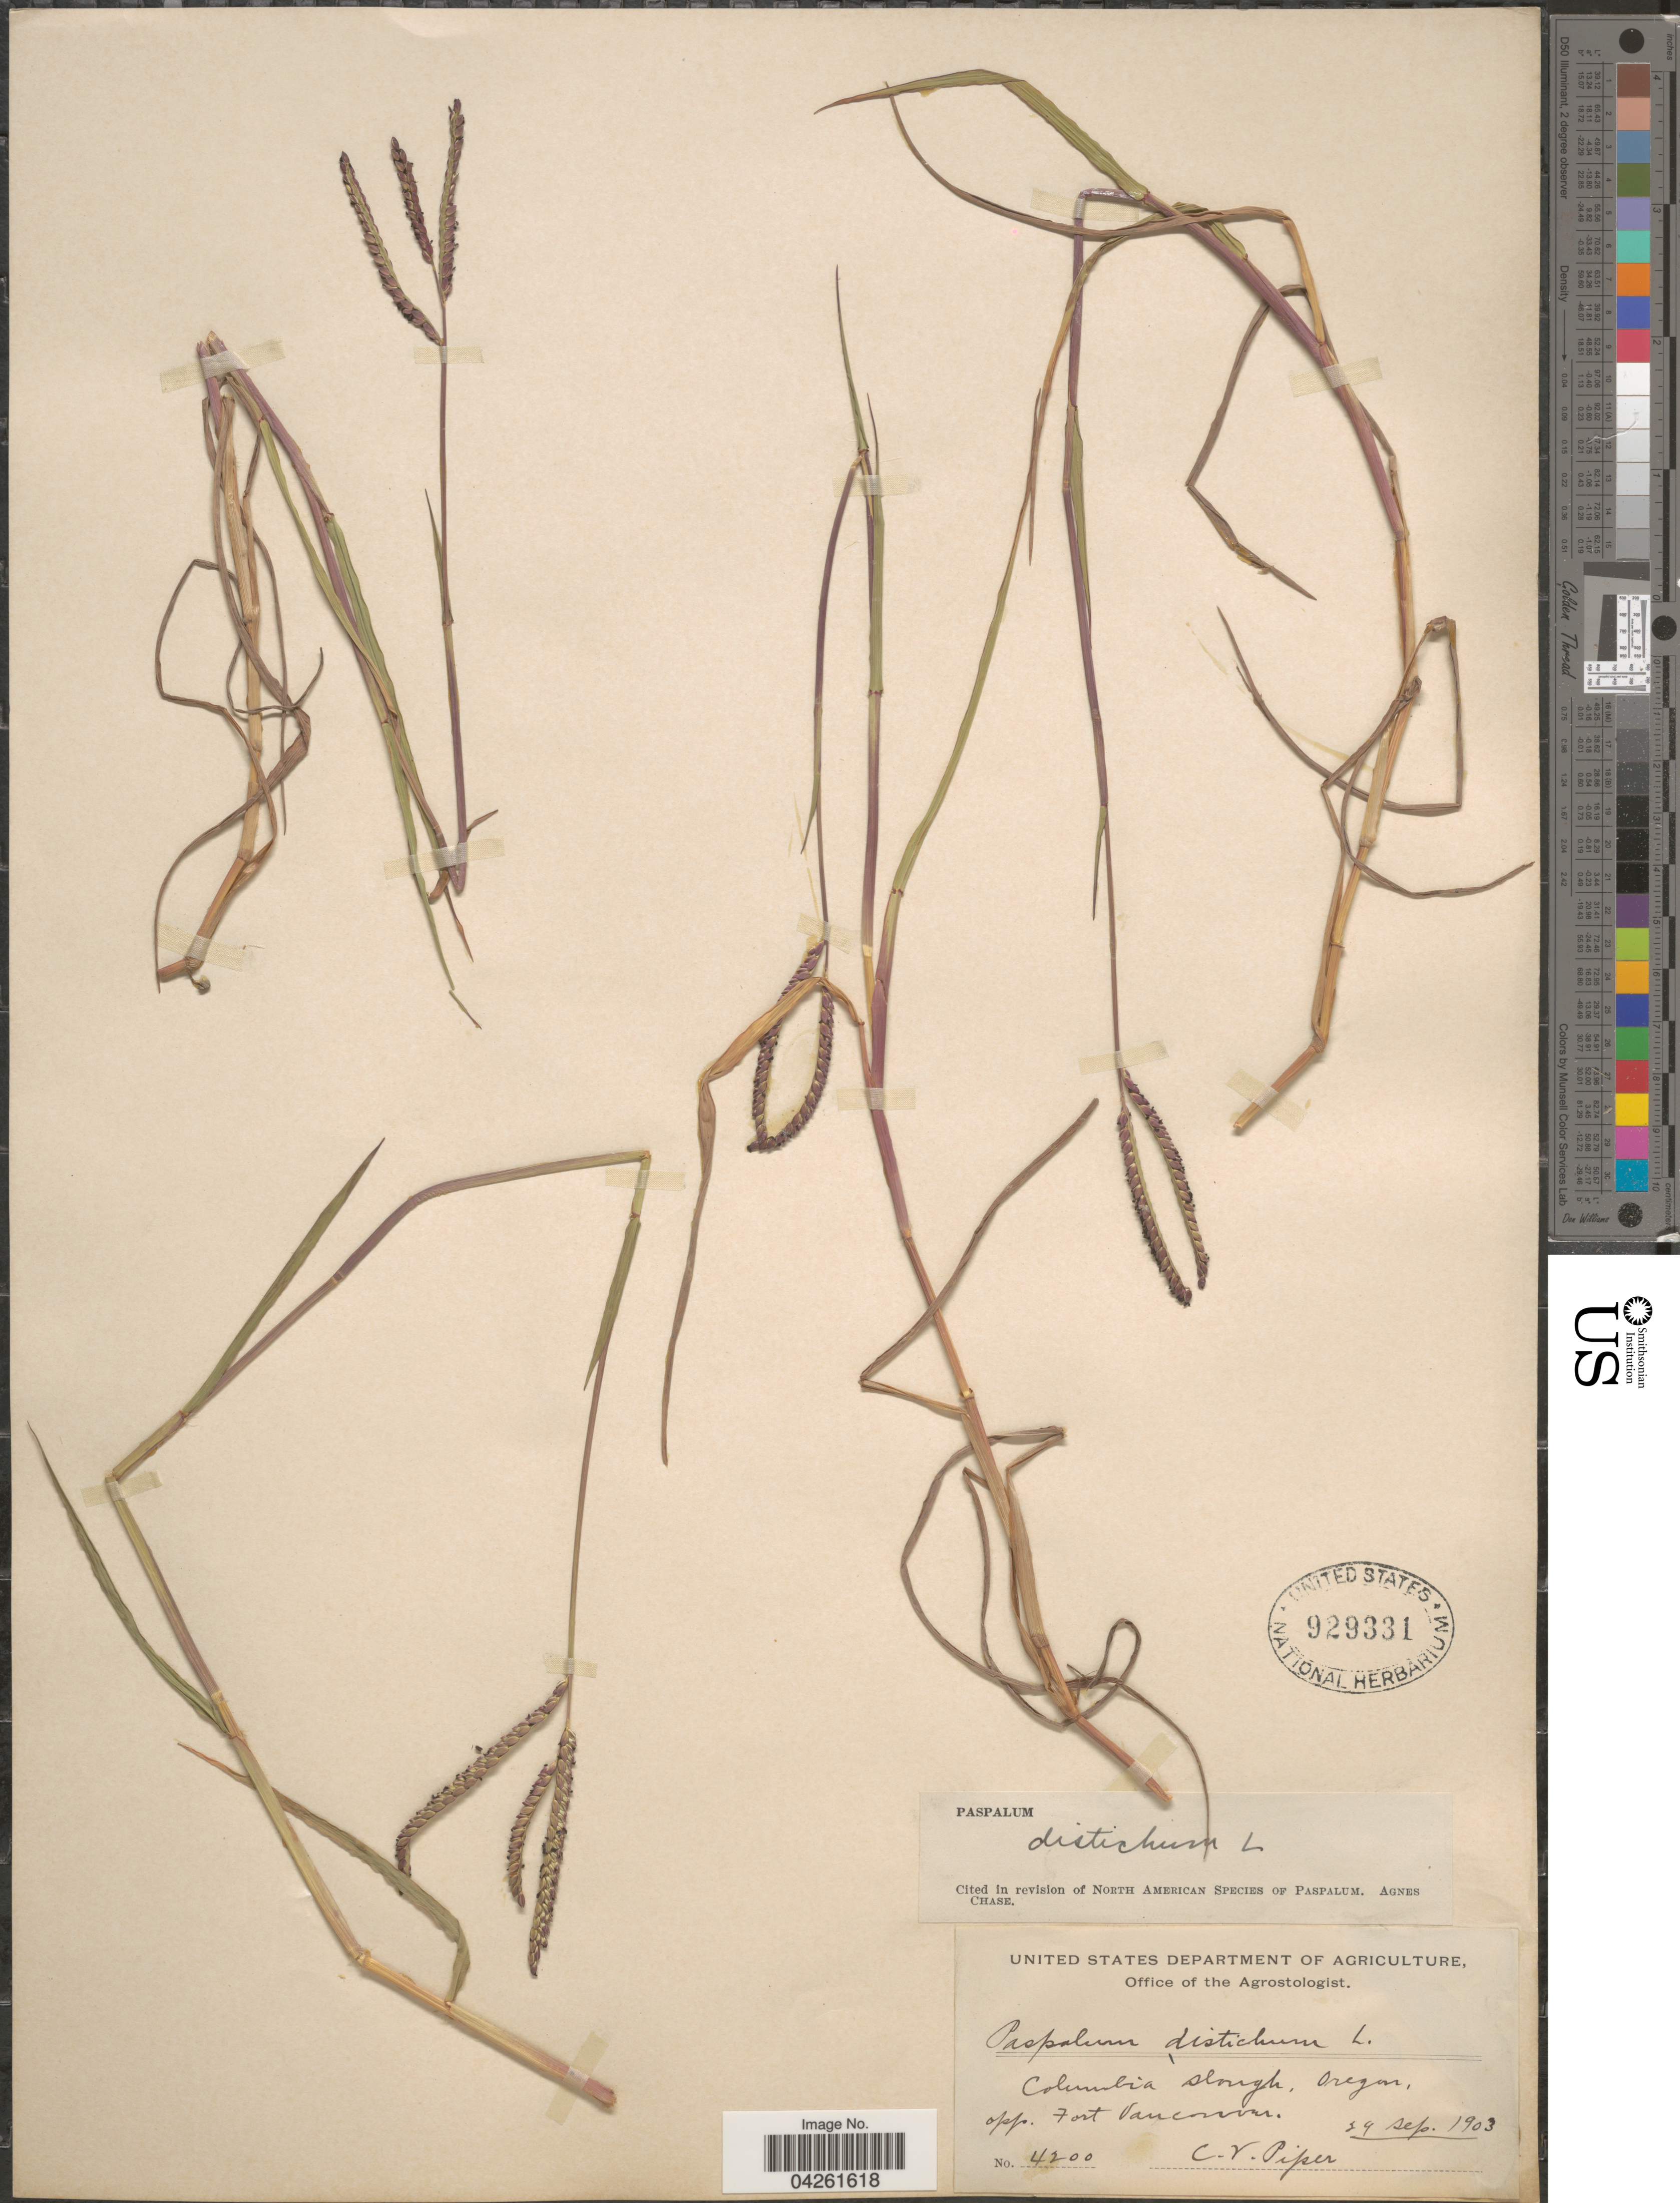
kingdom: Plantae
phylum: Tracheophyta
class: Liliopsida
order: Poales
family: Poaceae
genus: Paspalum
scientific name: Paspalum distichum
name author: L.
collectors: C. V. Piper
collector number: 4200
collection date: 1903-09-29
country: United States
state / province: Oregon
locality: Columbia Slough. Opp. Fort Vancouver.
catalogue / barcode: US 929331